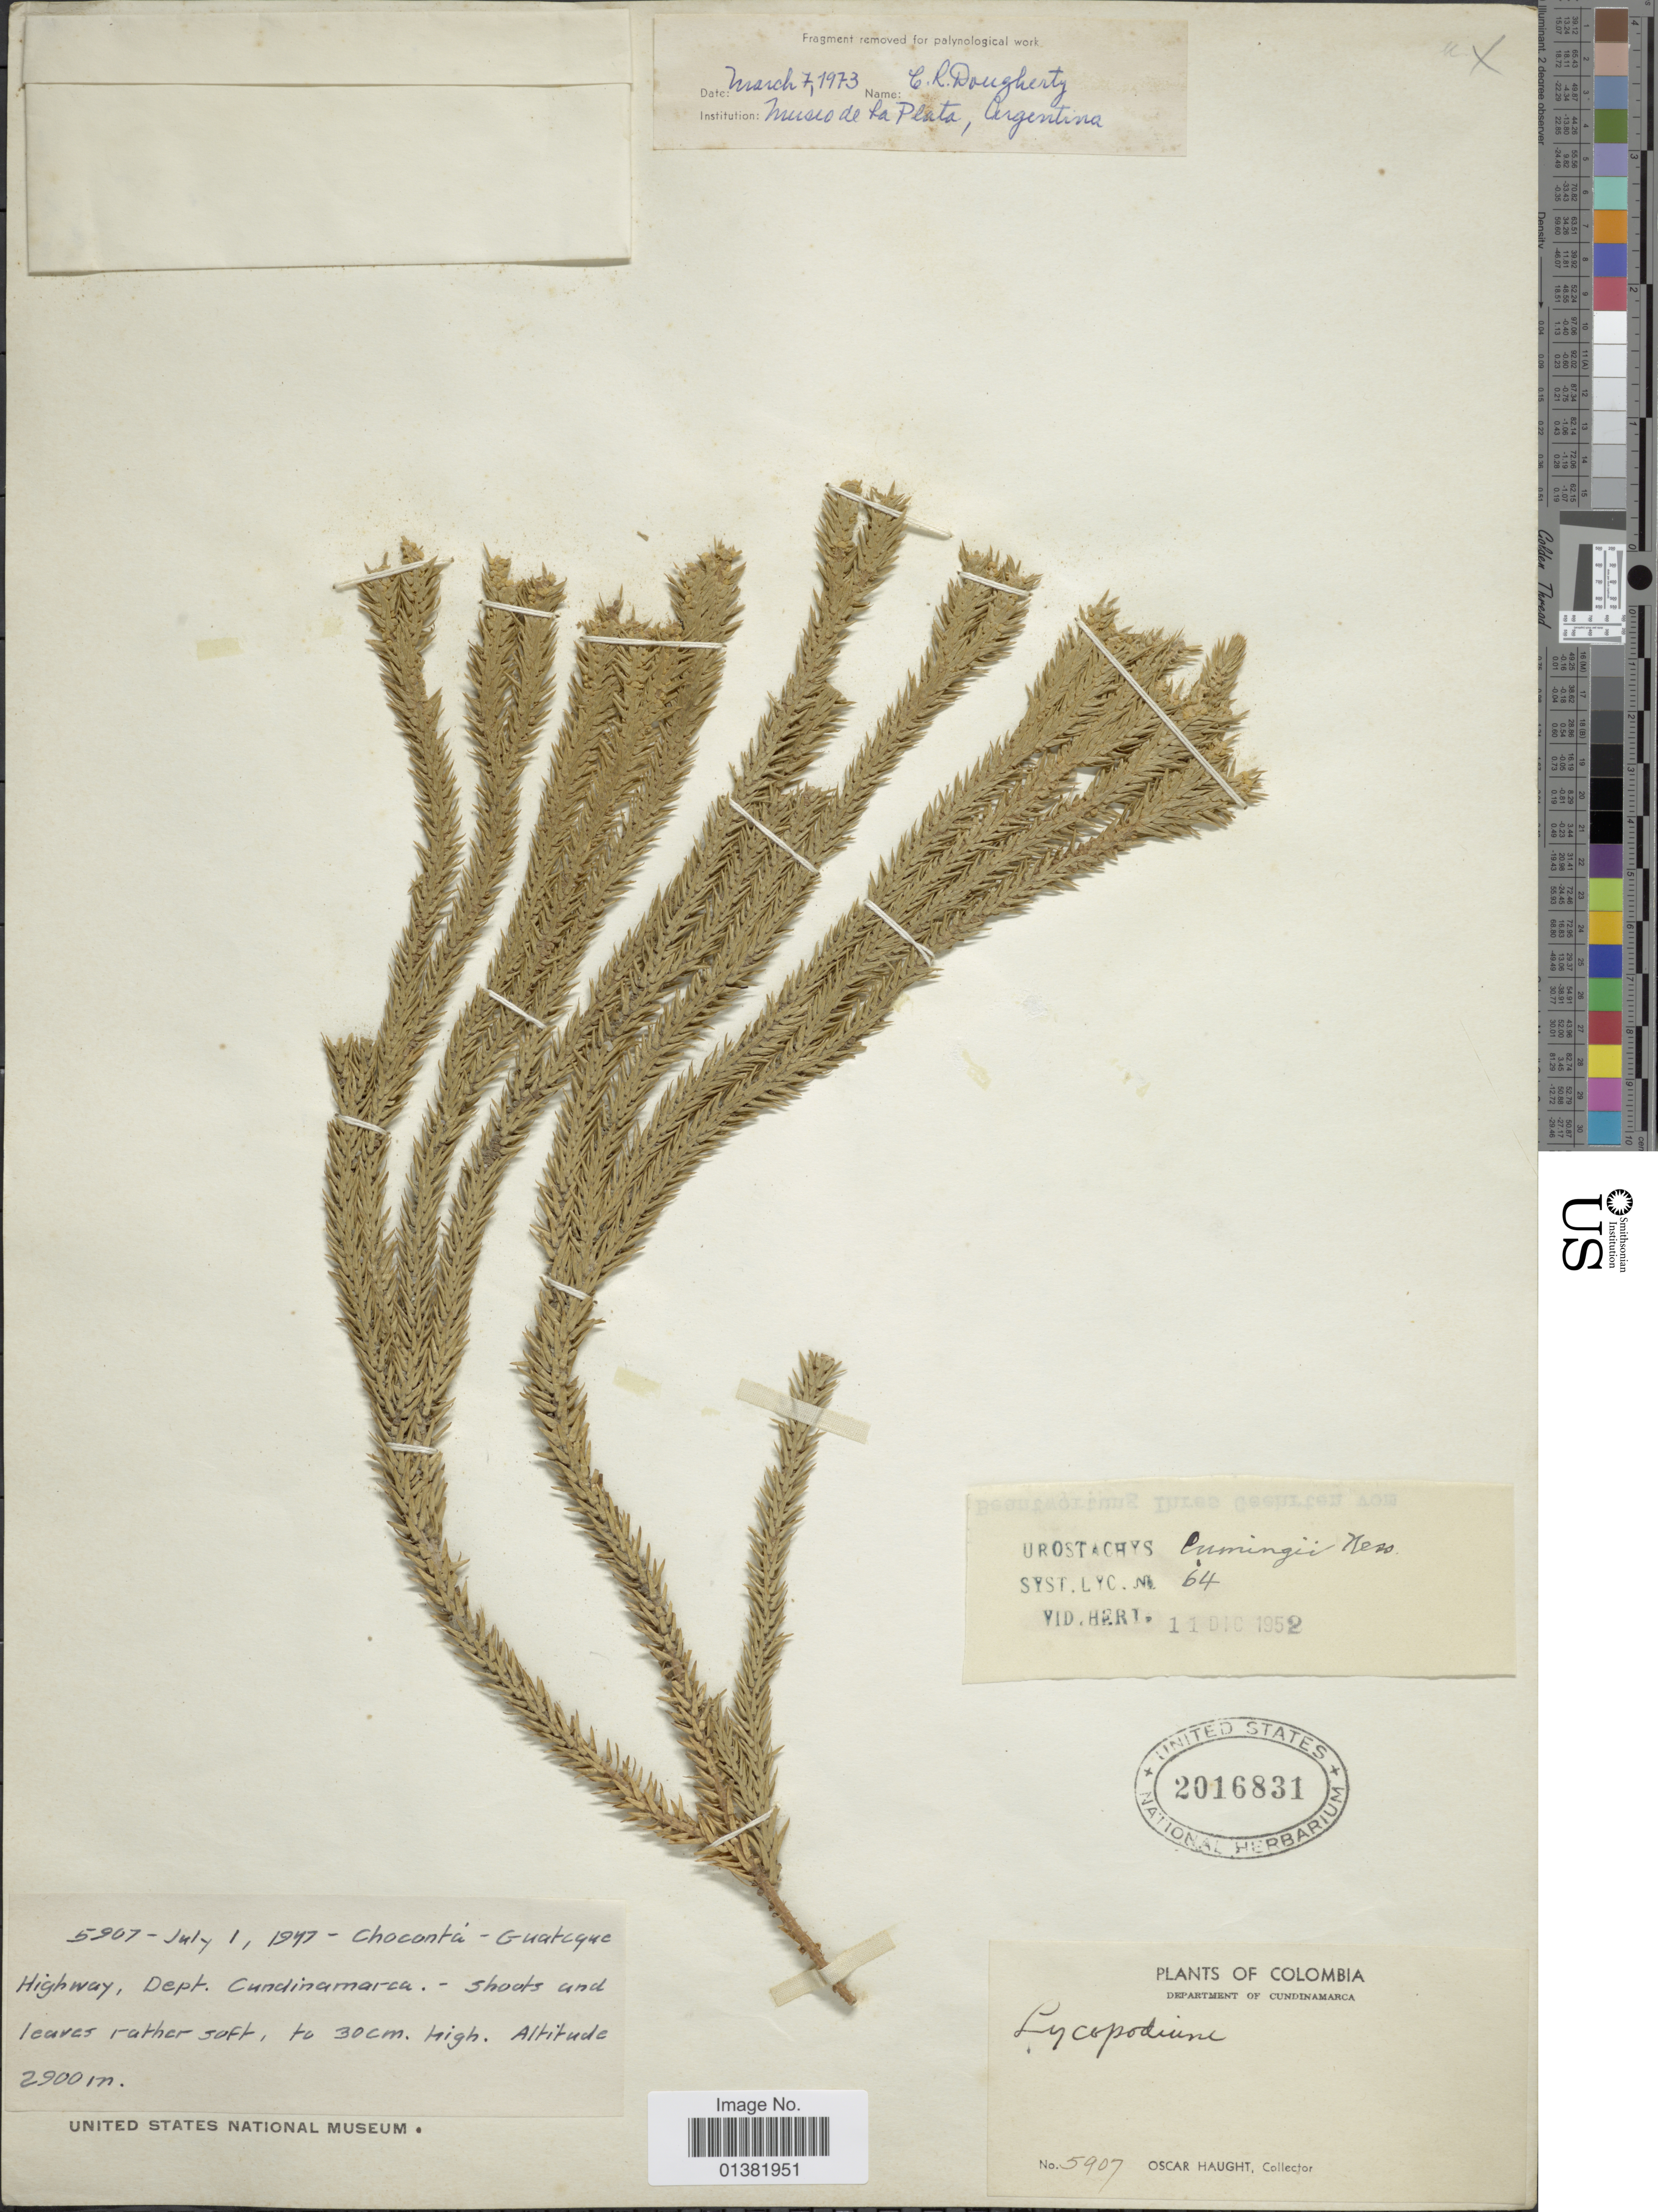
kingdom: Plantae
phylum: Tracheophyta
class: Lycopodiopsida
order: Lycopodiales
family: Lycopodiaceae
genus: Phlegmariurus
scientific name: Phlegmariurus cumingii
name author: (Nessel) B. Øllg.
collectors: O. L. Haught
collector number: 5907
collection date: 1947-07-01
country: Colombia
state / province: Cundinamarca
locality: Chocontá - Guateque Highway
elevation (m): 2900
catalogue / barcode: US 2016831